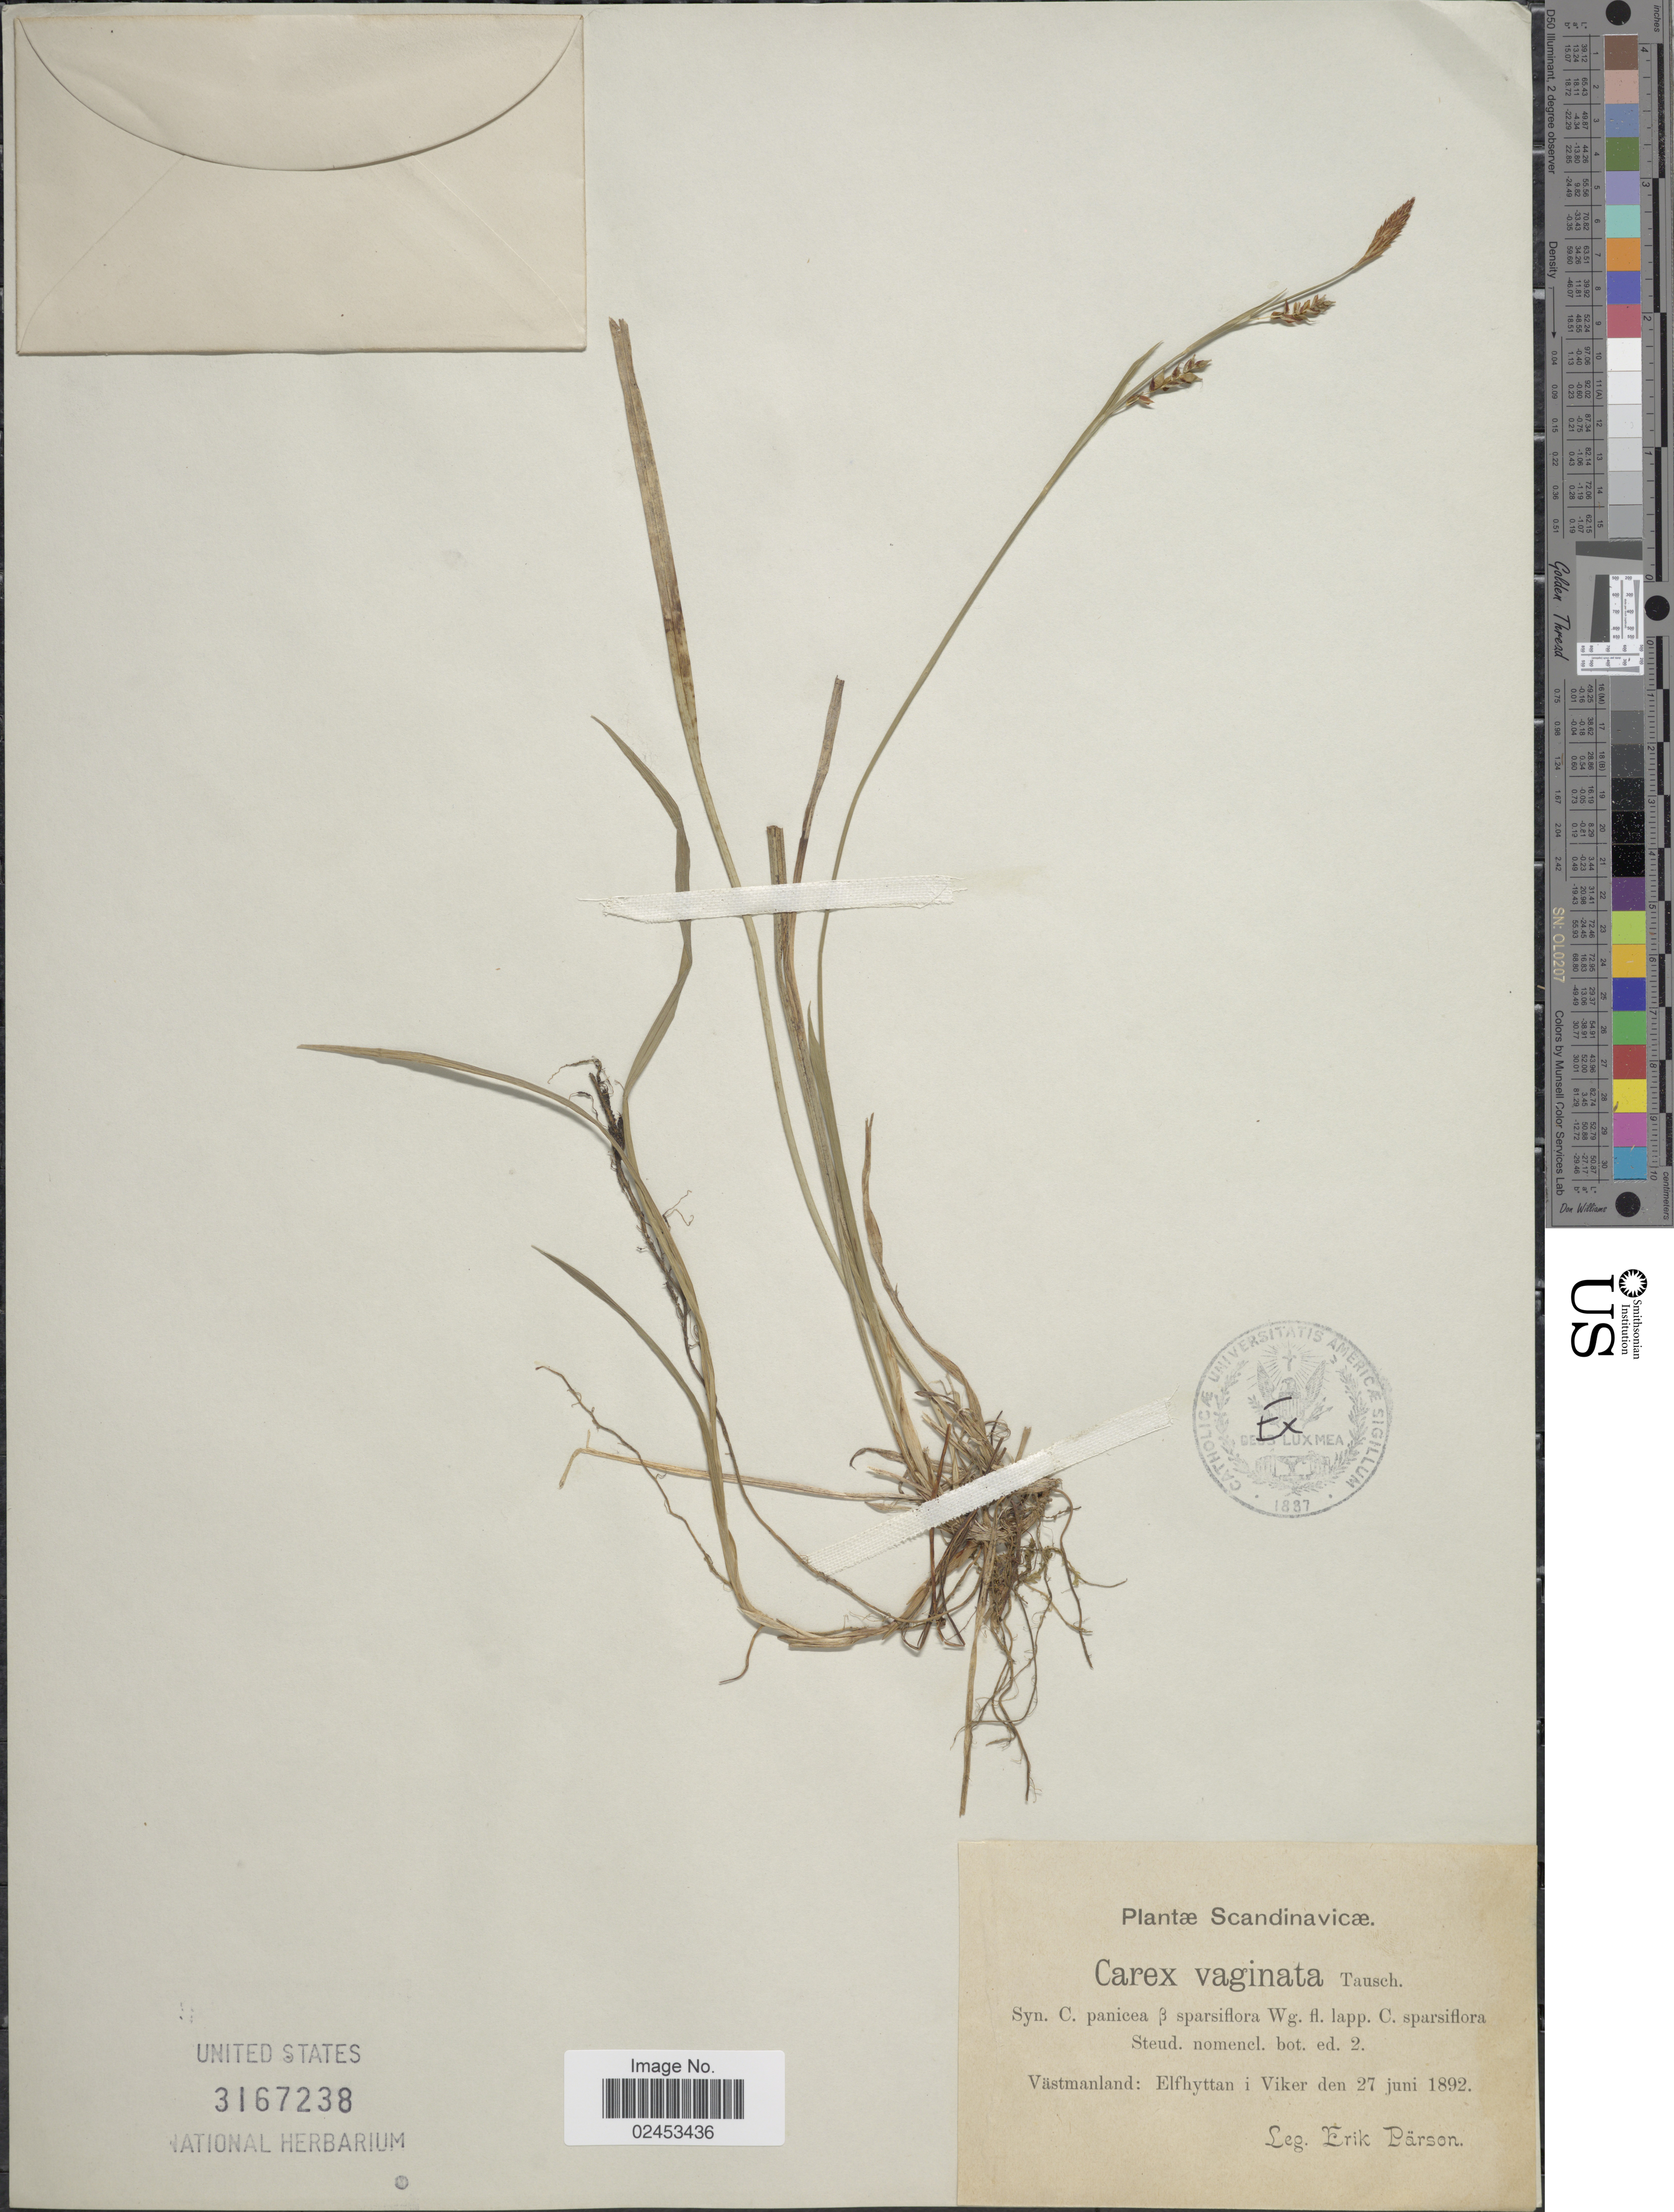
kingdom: Plantae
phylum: Tracheophyta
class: Liliopsida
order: Poales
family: Cyperaceae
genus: Carex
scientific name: Carex vaginata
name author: Tausch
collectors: E. Parson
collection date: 1892-06-27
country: Sweden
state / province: Vastmanland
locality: Scandinavicæ, Västmanland: Elfhyttan i Viker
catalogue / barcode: US 3167238